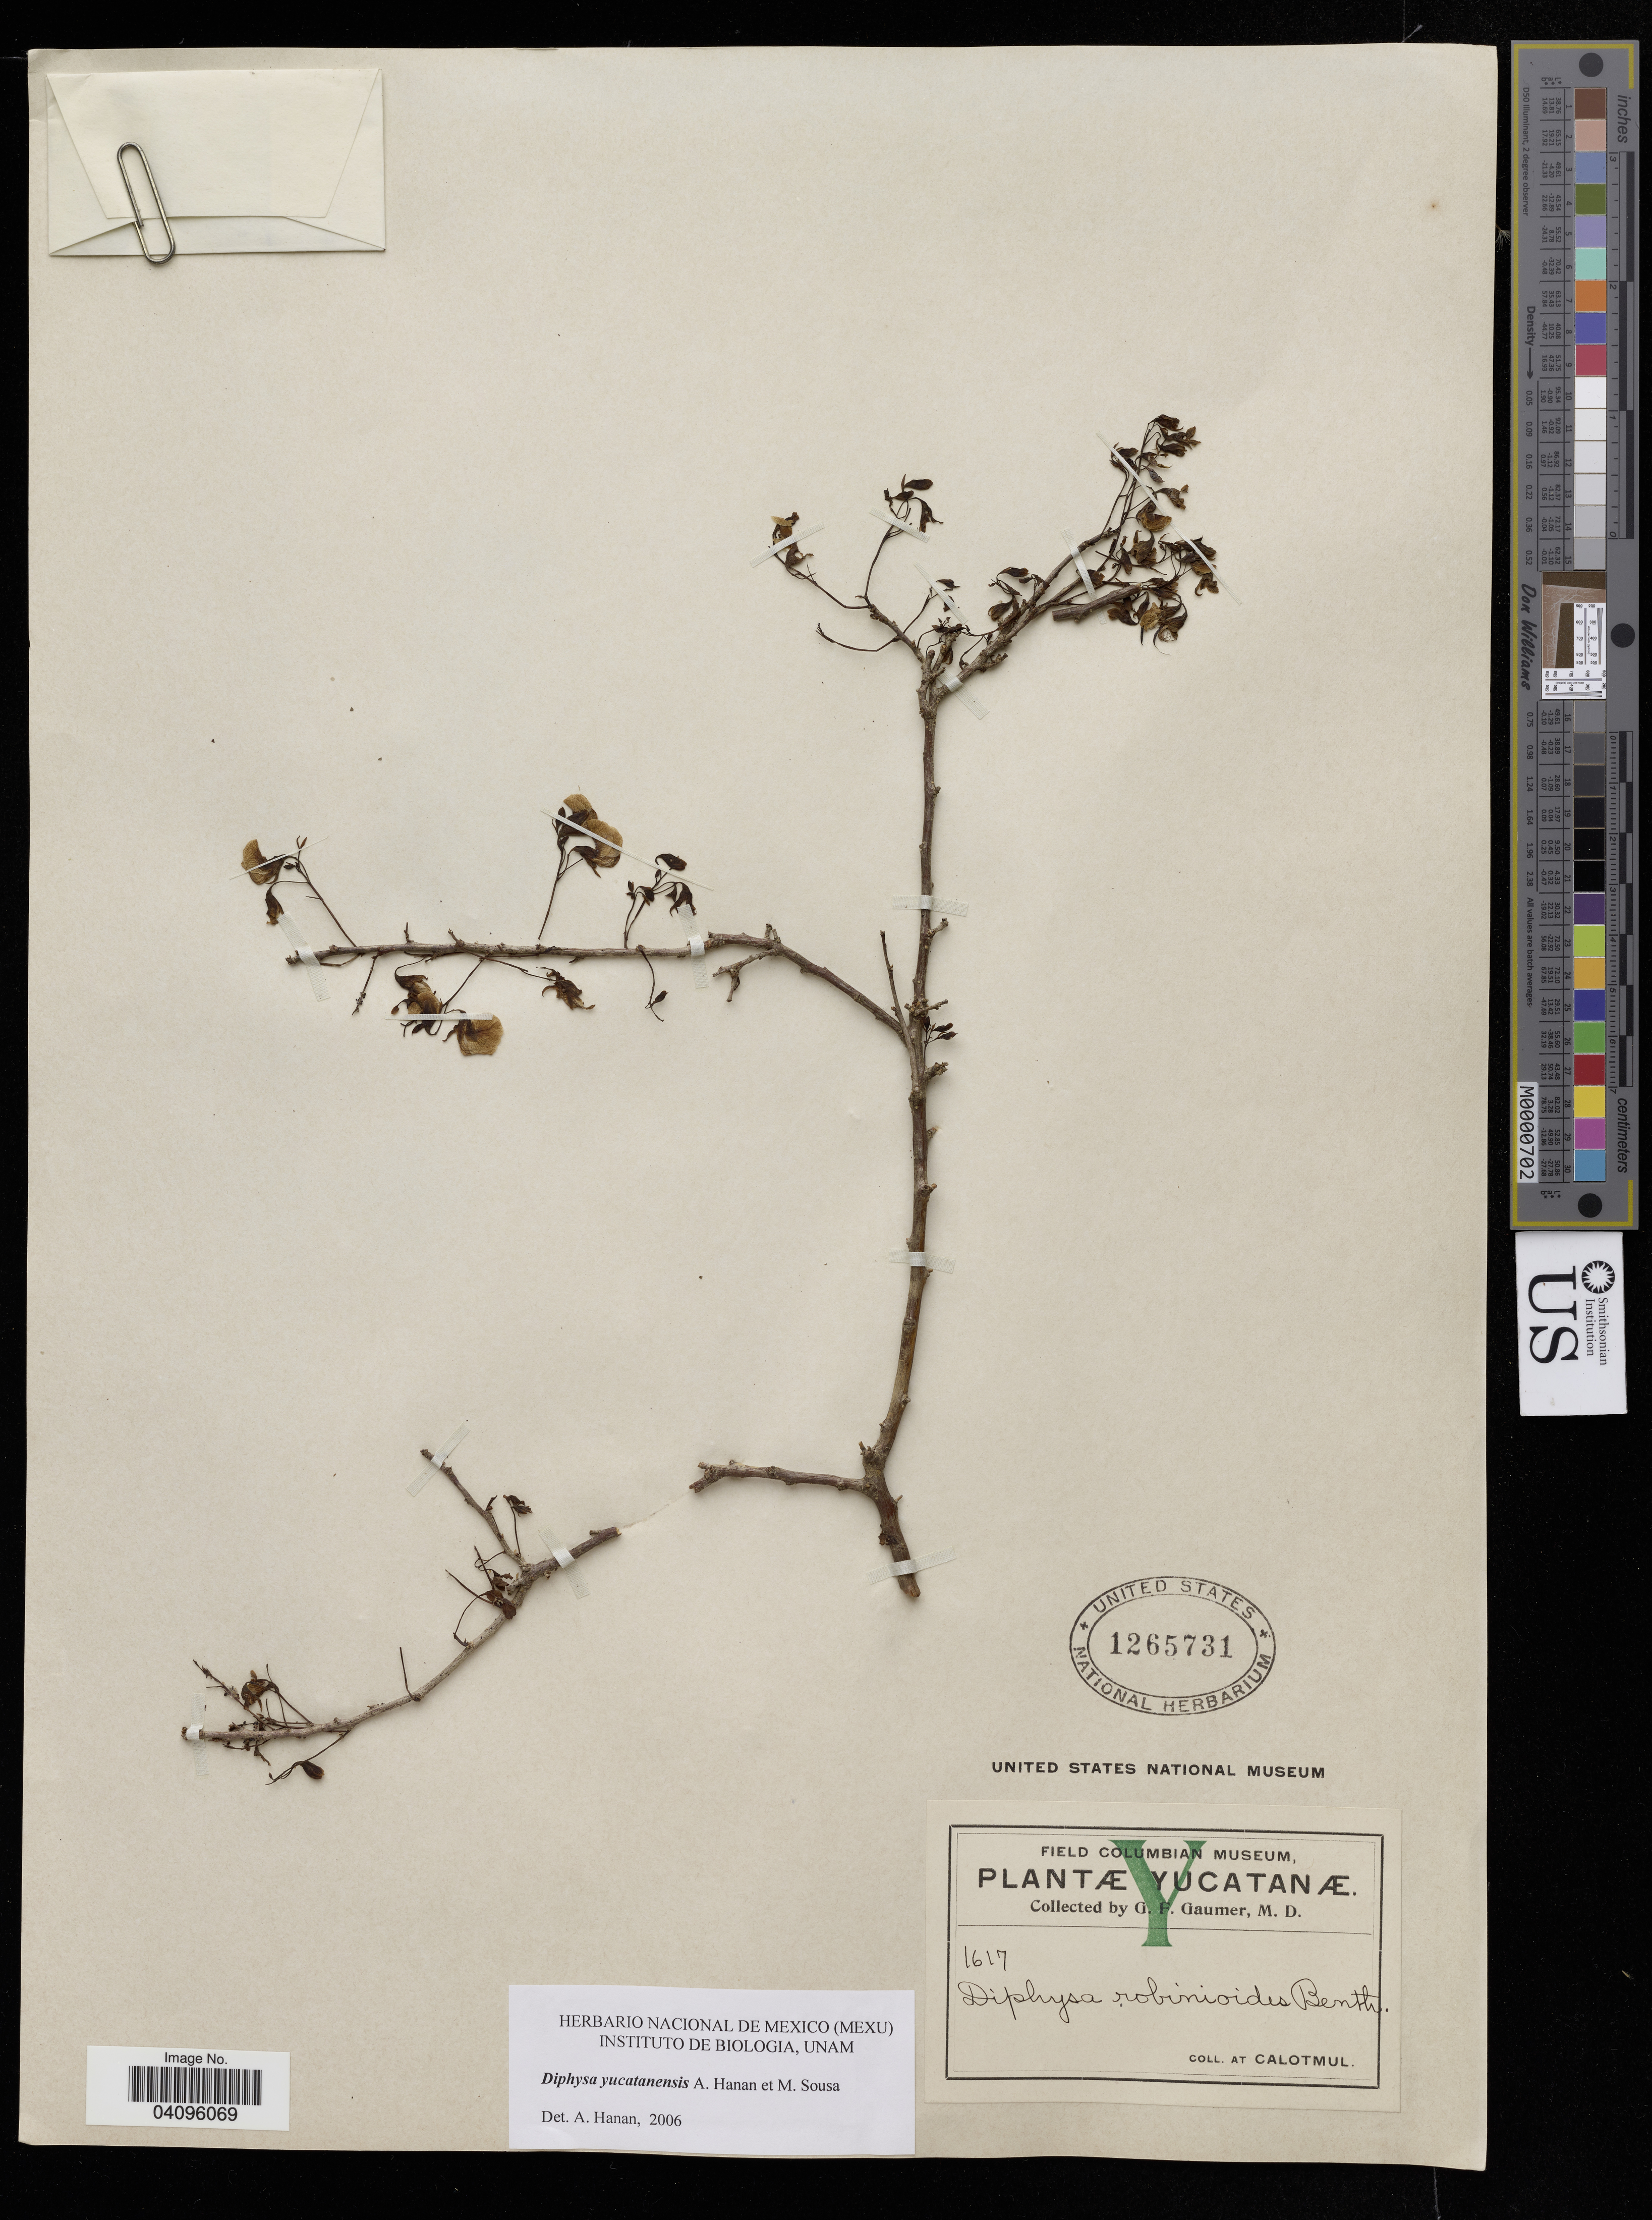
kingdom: Plantae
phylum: Tracheophyta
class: Magnoliopsida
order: Fabales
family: Fabaceae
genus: Diphysa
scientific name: Diphysa yucatanensis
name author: Hanan-Alipi & M. Sousa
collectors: G. Gaumer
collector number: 1617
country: Mexico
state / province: Yucatán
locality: At Calotmul.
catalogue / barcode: US 1265731